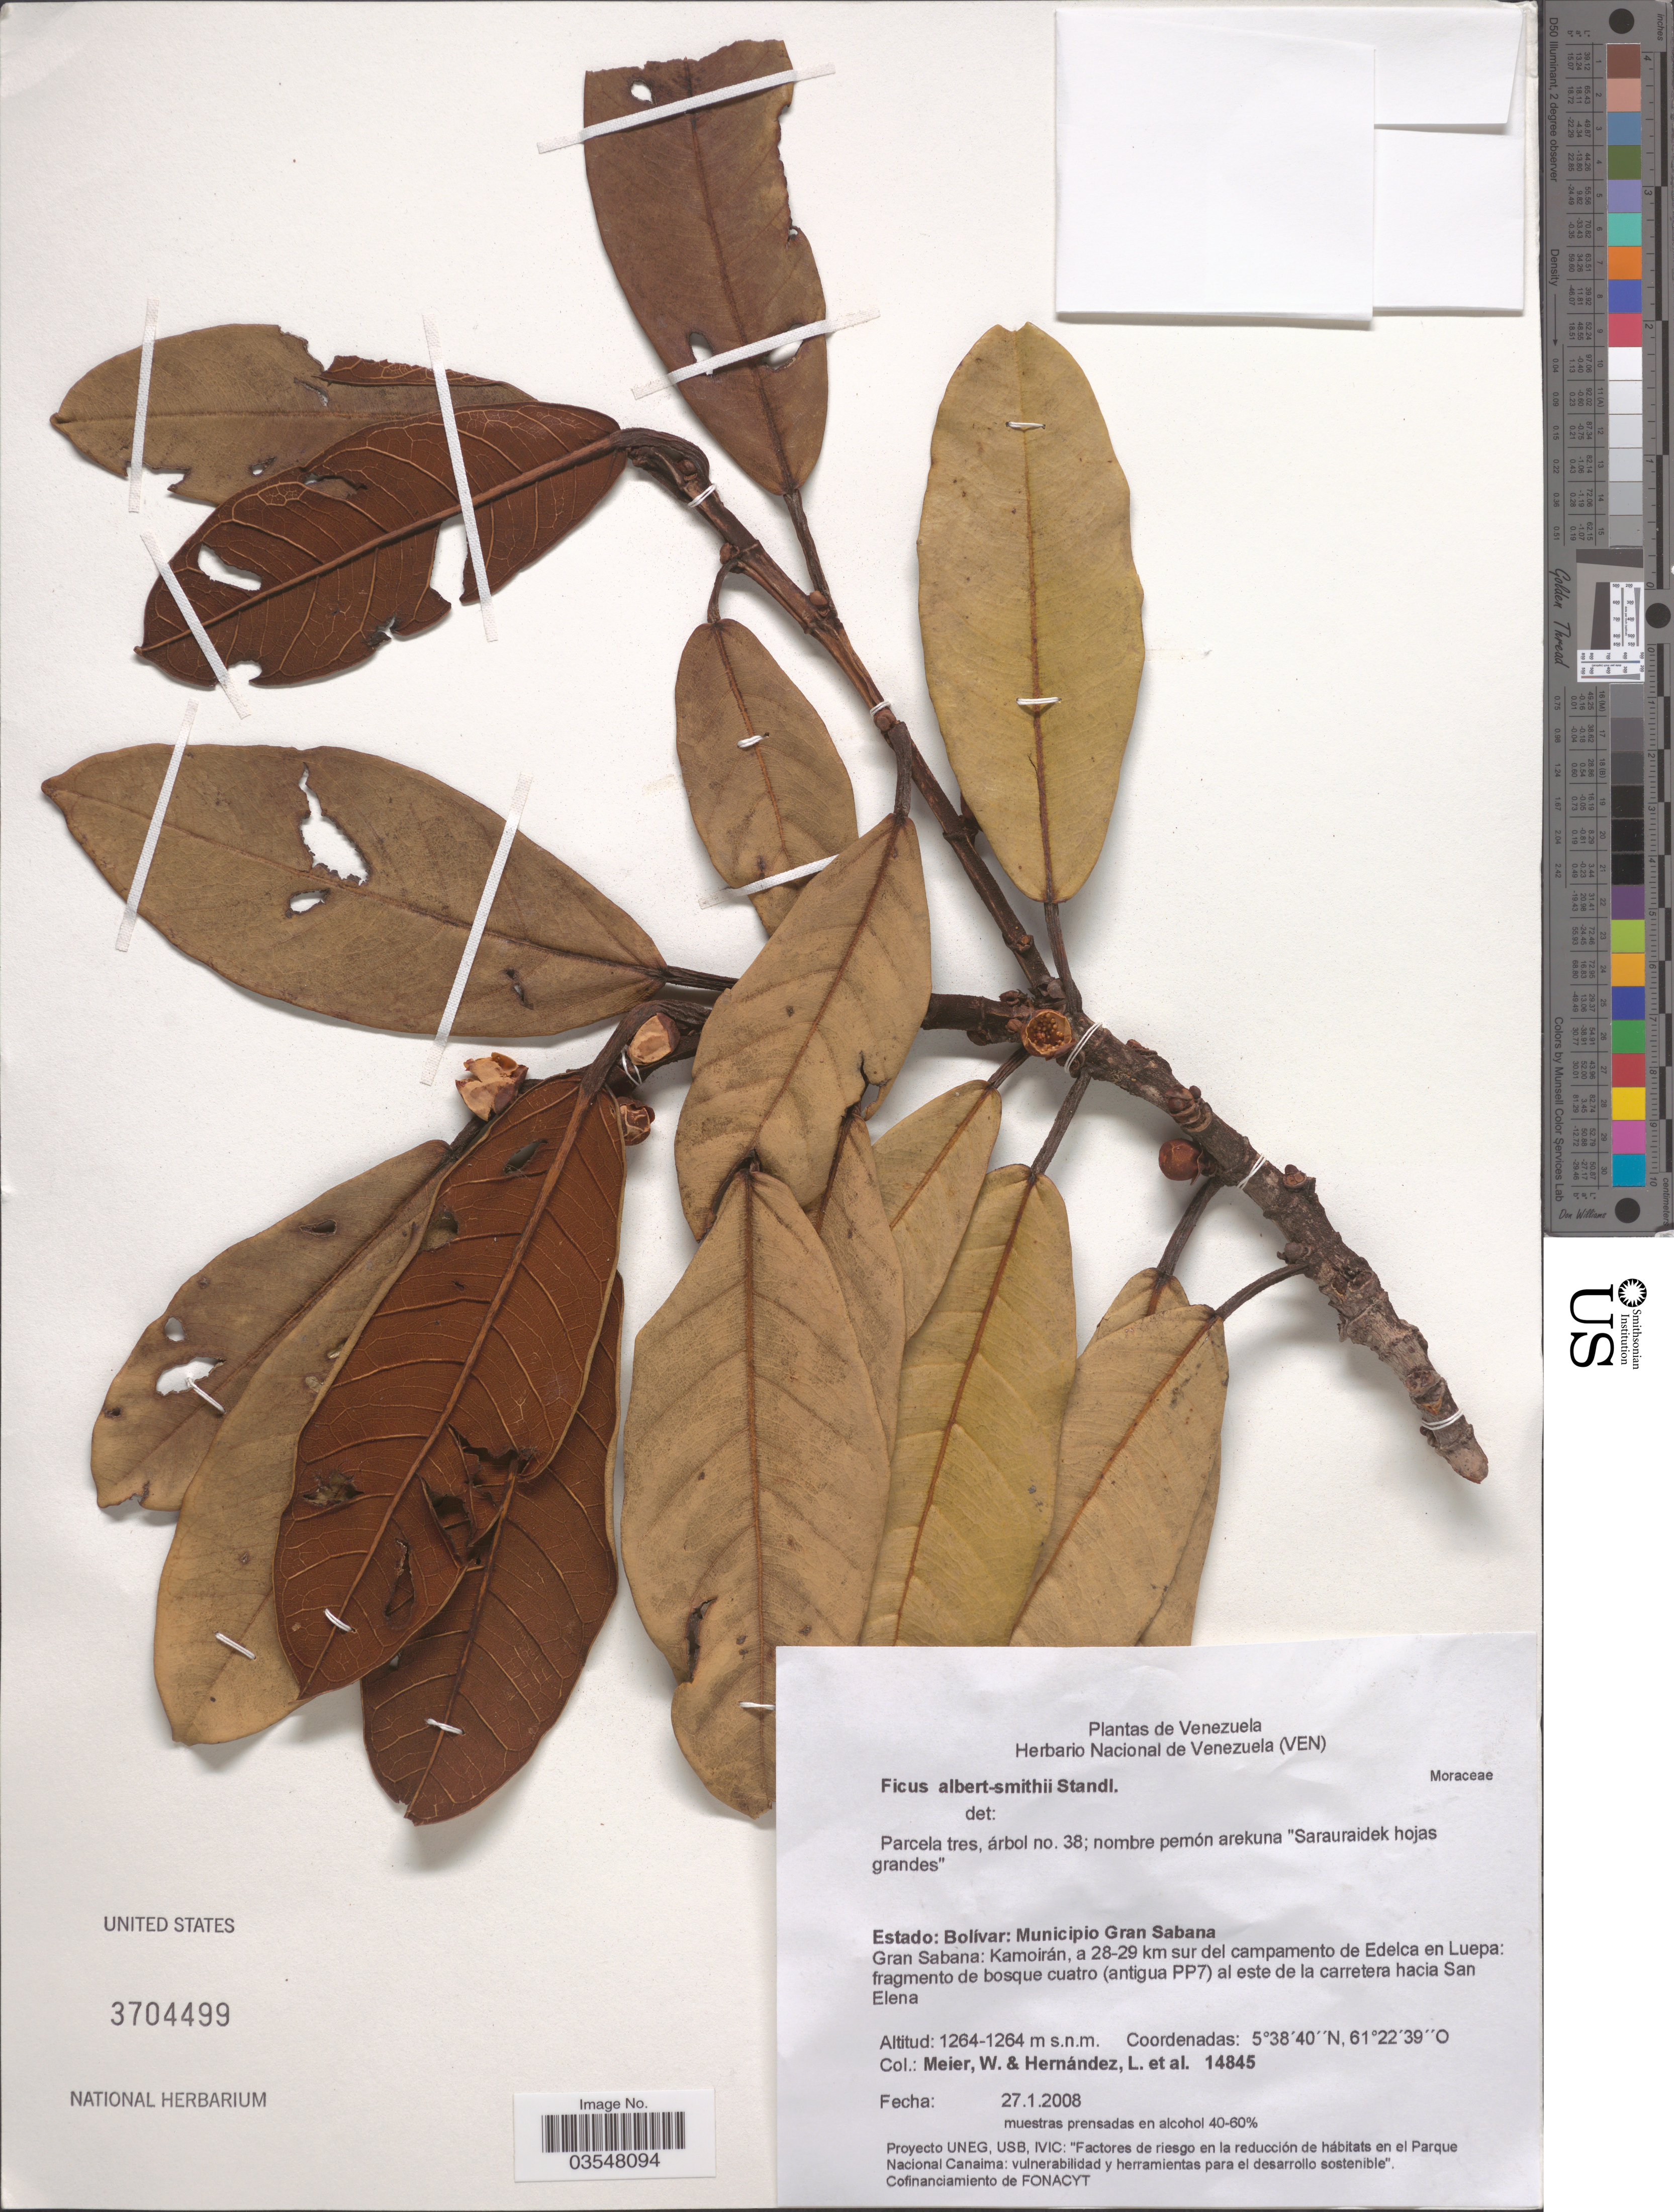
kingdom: Plantae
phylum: Tracheophyta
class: Magnoliopsida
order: Rosales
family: Moraceae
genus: Ficus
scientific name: Ficus albert-smithii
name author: Standl. in A.C. Sm.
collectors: W. Meier, L. Hernández & et al.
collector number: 14845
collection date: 2008-01-27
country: Venezuela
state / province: Bolivar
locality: Municipio Gran Sabana. Gran Sabana: Kamoirán, a 28-29 km sur del campamento de Edelca en Luepa: fragmento de bosque cuatro (antigua PP7) al este de la carretera hacia San Elena.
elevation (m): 1264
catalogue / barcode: US 3704499